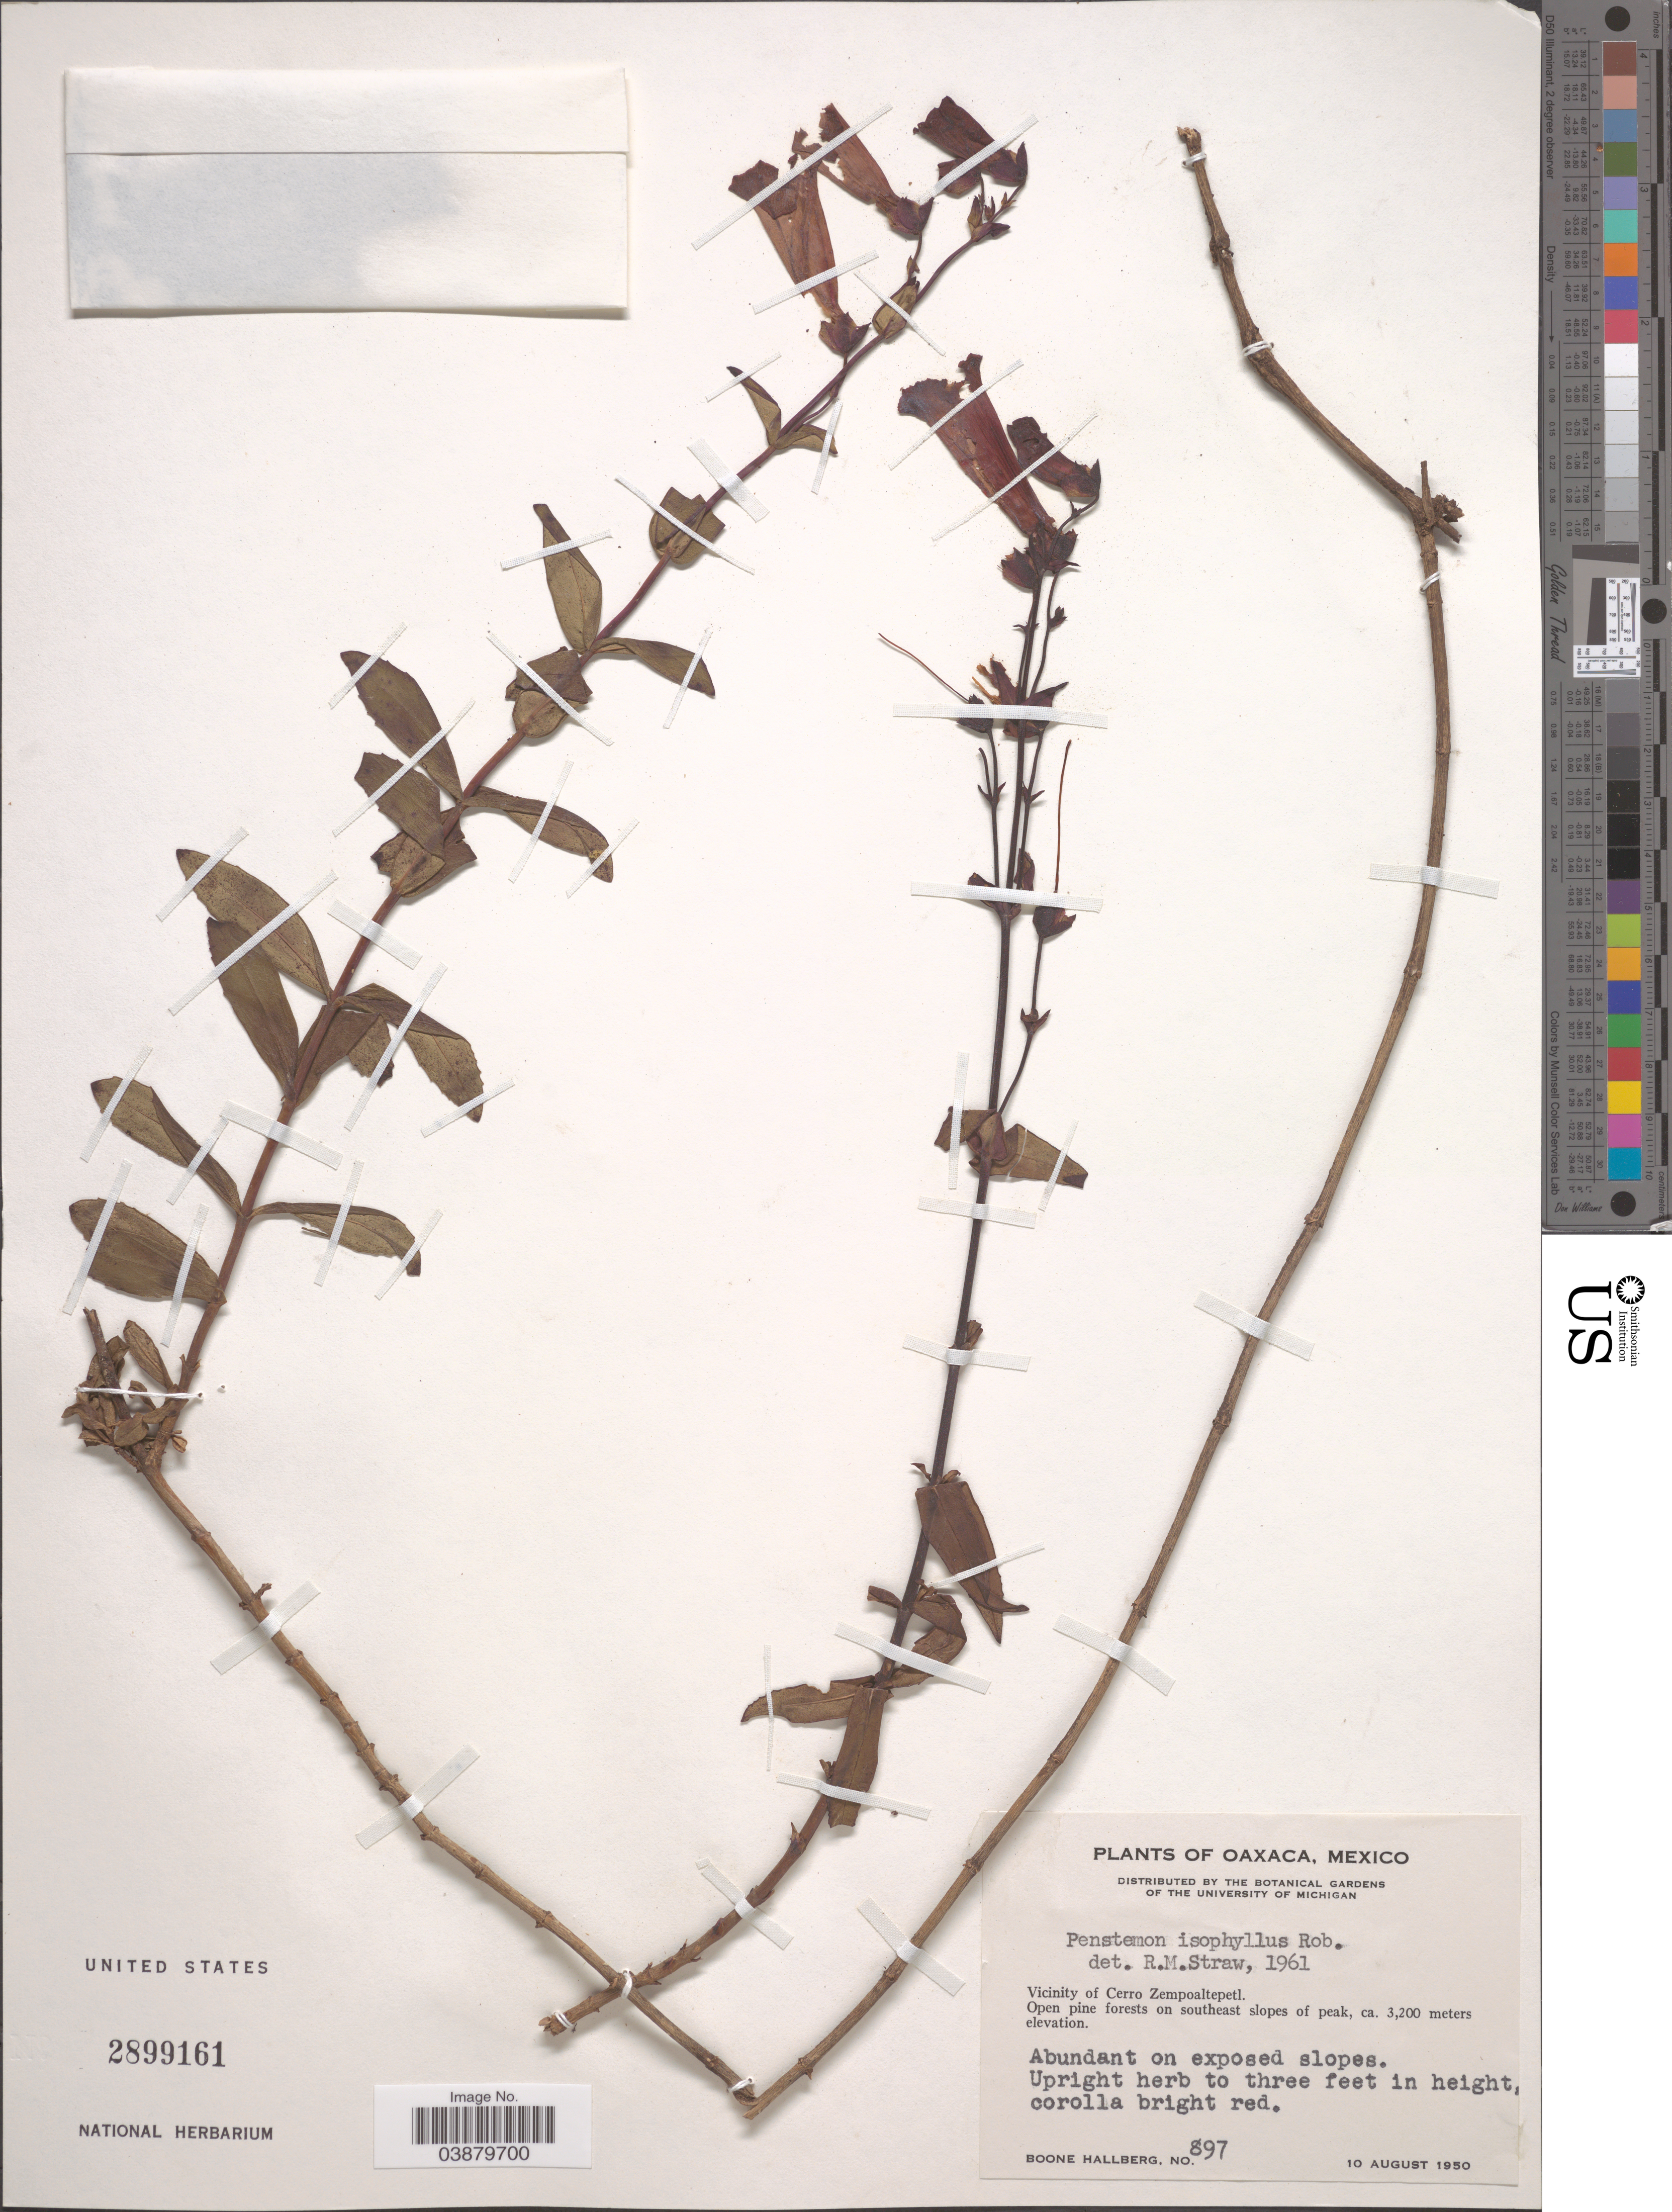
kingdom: Plantae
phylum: Tracheophyta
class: Magnoliopsida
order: Lamiales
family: Plantaginaceae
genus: Penstemon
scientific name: Penstemon isophyllus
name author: B.L. Rob.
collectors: B. Hallberg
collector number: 897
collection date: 1950-08-10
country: Mexico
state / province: Oaxaca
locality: Vicinity of Cerro Zempoaltepetl. Open pine forests on southeast slopes of peak.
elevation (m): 3200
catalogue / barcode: US 2899161